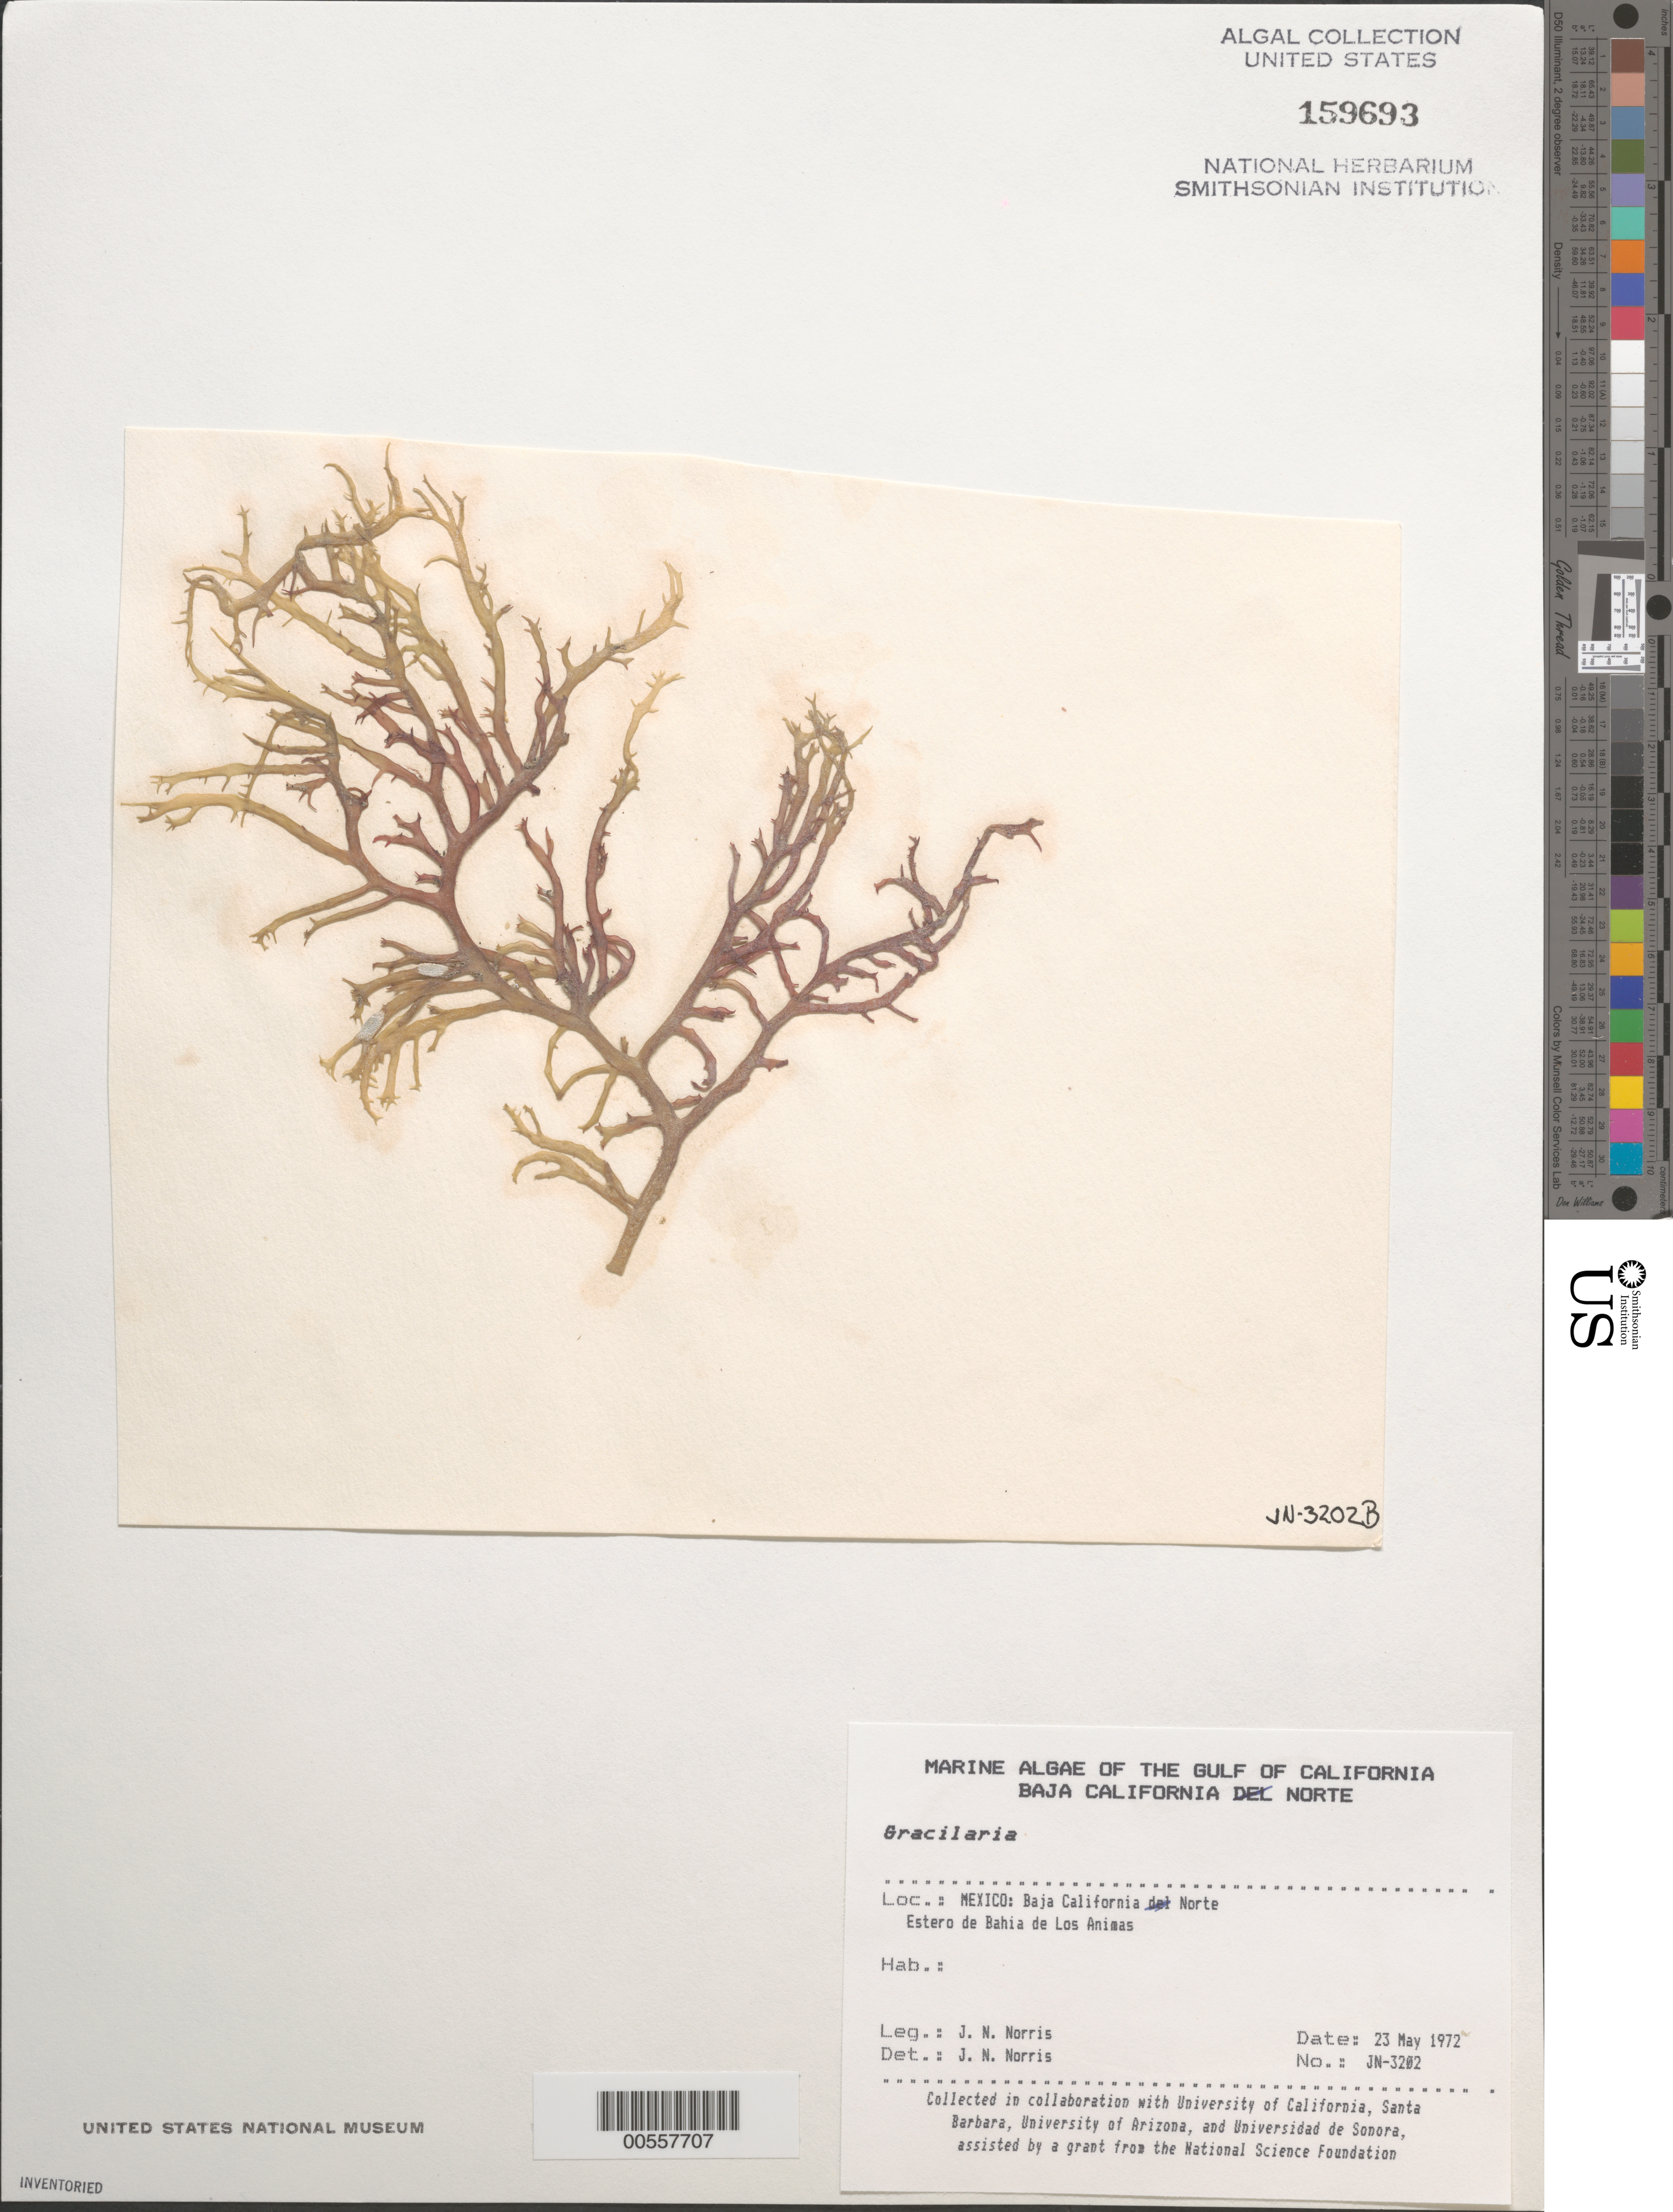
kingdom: Plantae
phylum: Rhodophyta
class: Florideophyceae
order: Gracilariales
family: Gracilariaceae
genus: Gracilaria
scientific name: Gracilaria sp.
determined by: Norris, James N.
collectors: J. N. Norris & K. E. Bucher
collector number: JN-3202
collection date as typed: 23 May 1972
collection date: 1972-05-23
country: Mexico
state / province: Baja California Norte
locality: Estero de Bahia de las Animas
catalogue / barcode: US 159693